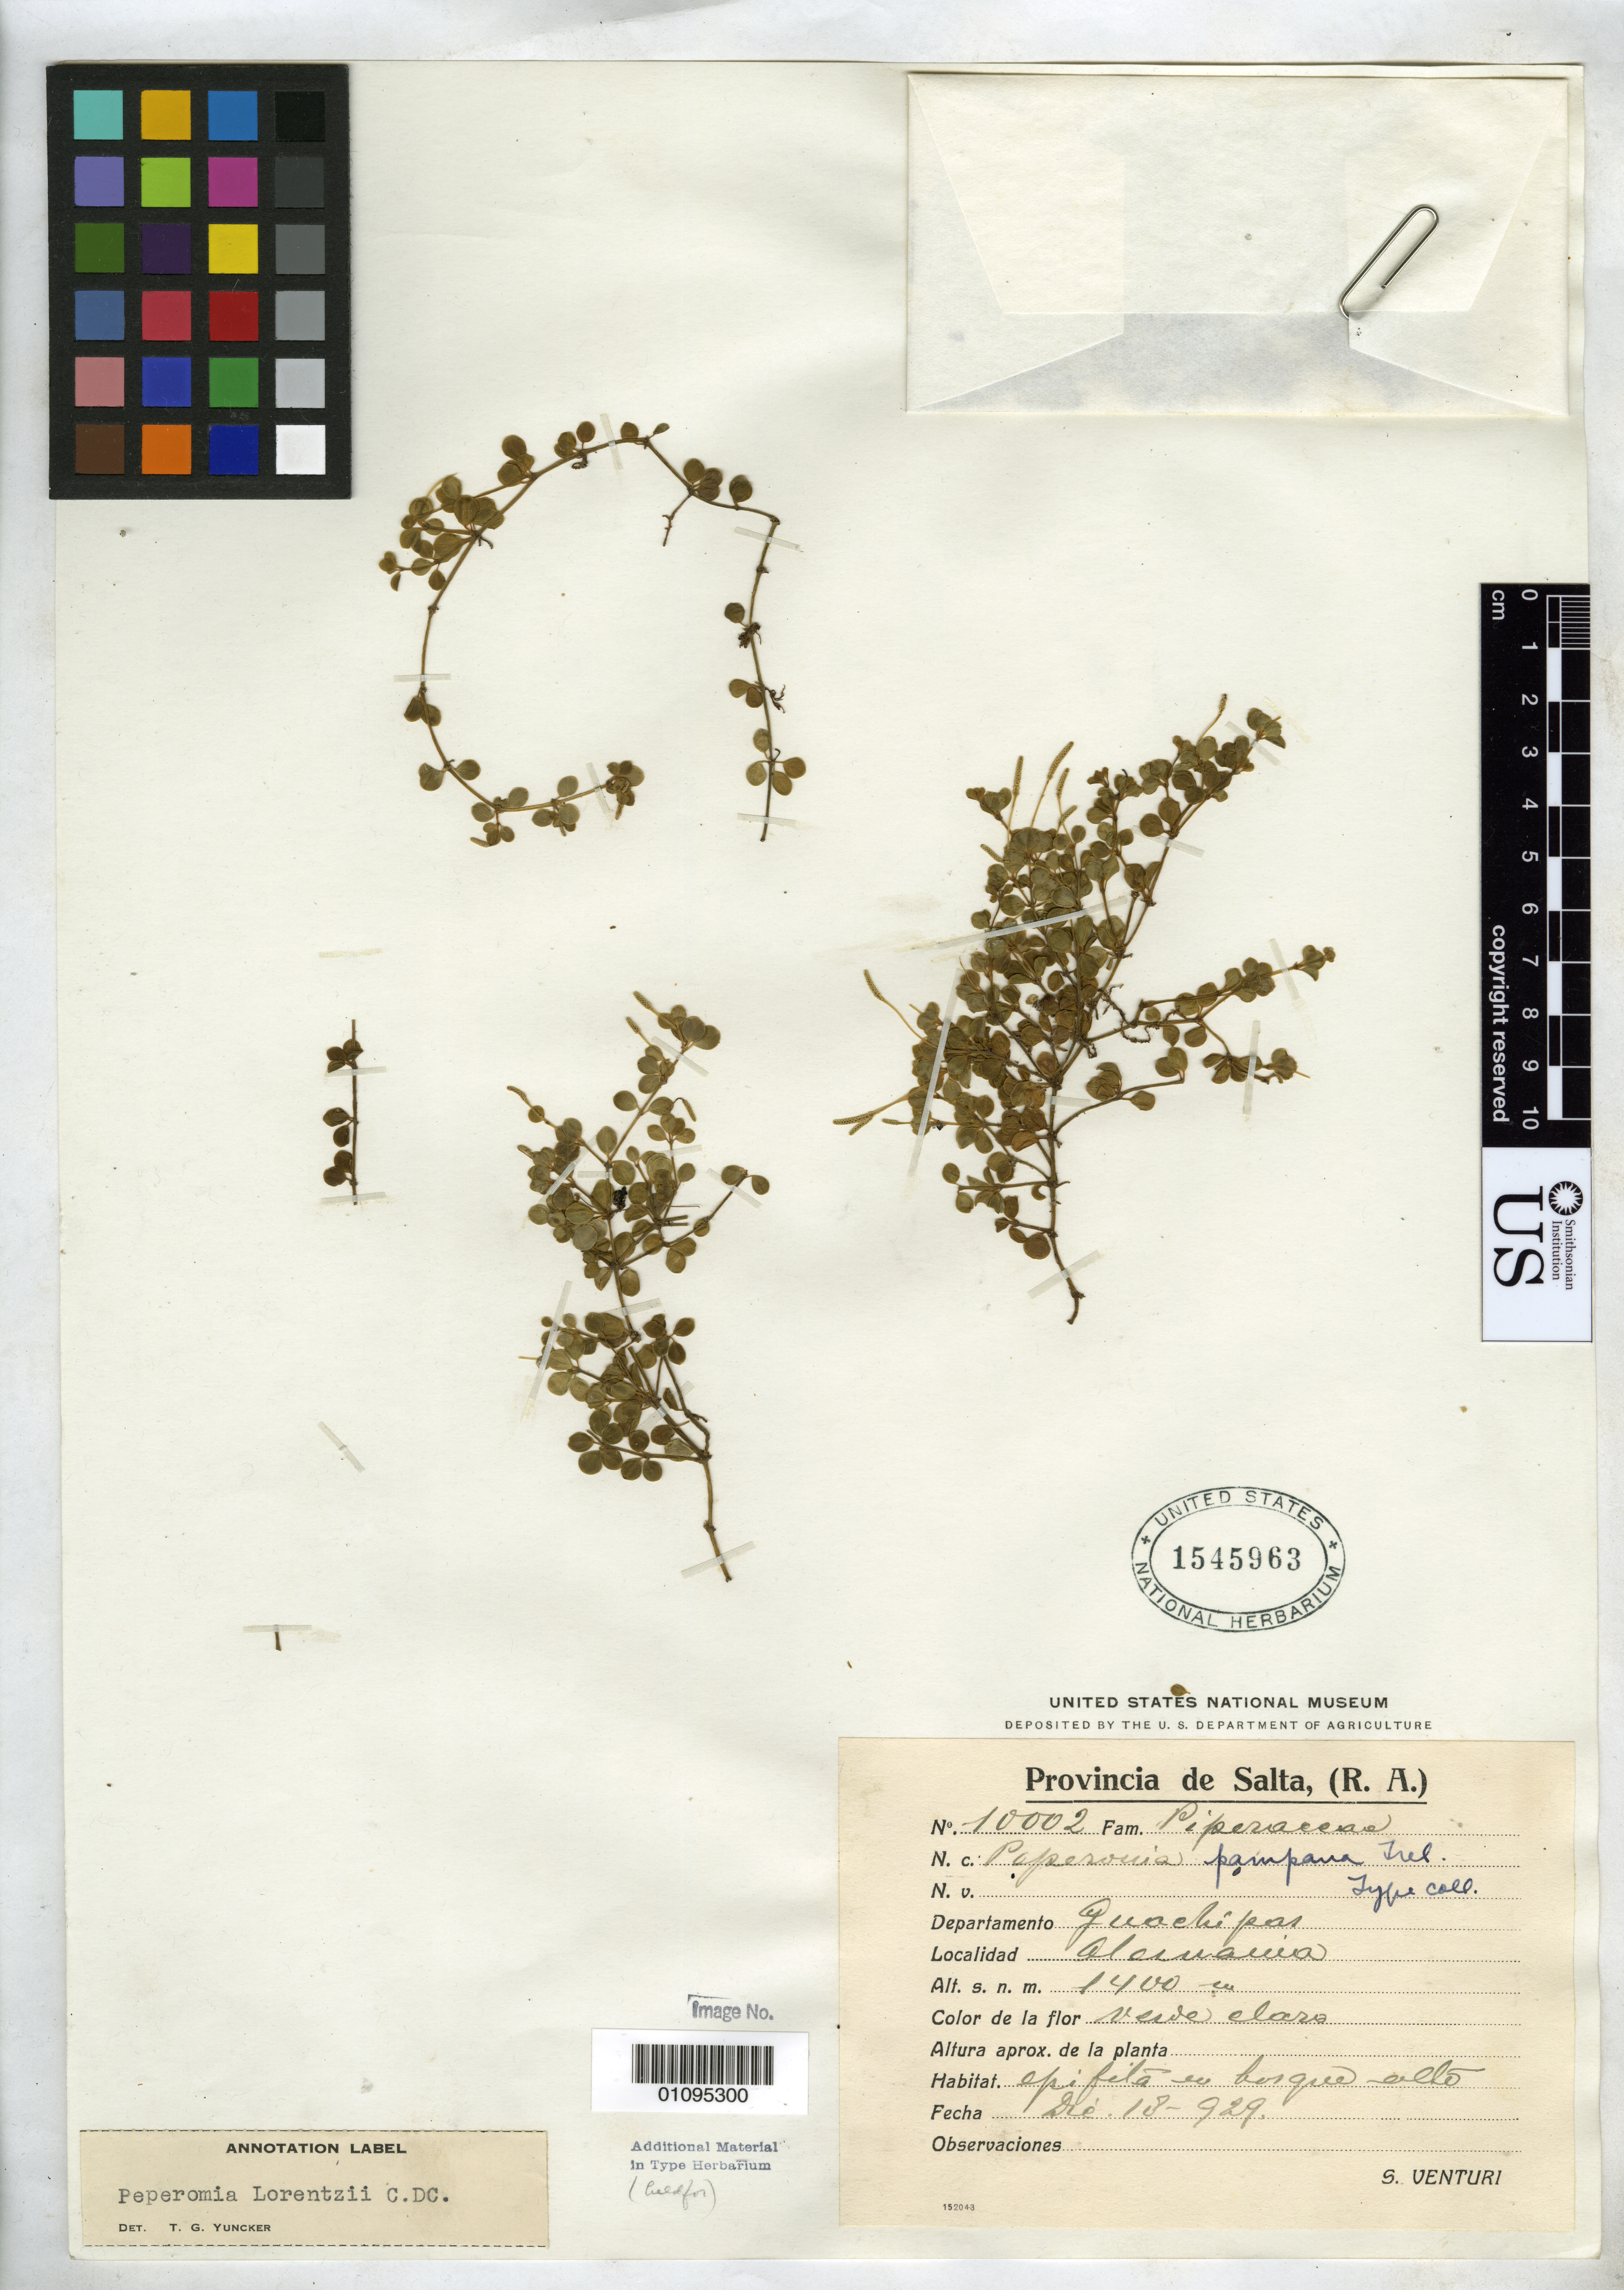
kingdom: Plantae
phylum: Tracheophyta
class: Magnoliopsida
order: Piperales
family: Piperaceae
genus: Peperomia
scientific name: Peperomia lorentzii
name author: C. DC.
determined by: Yuncker, T. G.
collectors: S. Venturi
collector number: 10002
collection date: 1929-12-18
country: Argentina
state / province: Salta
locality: Alemania, Guachipas Dept.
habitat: Epifita en bosque alto.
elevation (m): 1400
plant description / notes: Annotated as "type collection" of "Peperomia pampana Trel.", an ined. name never published.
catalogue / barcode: US 1545963